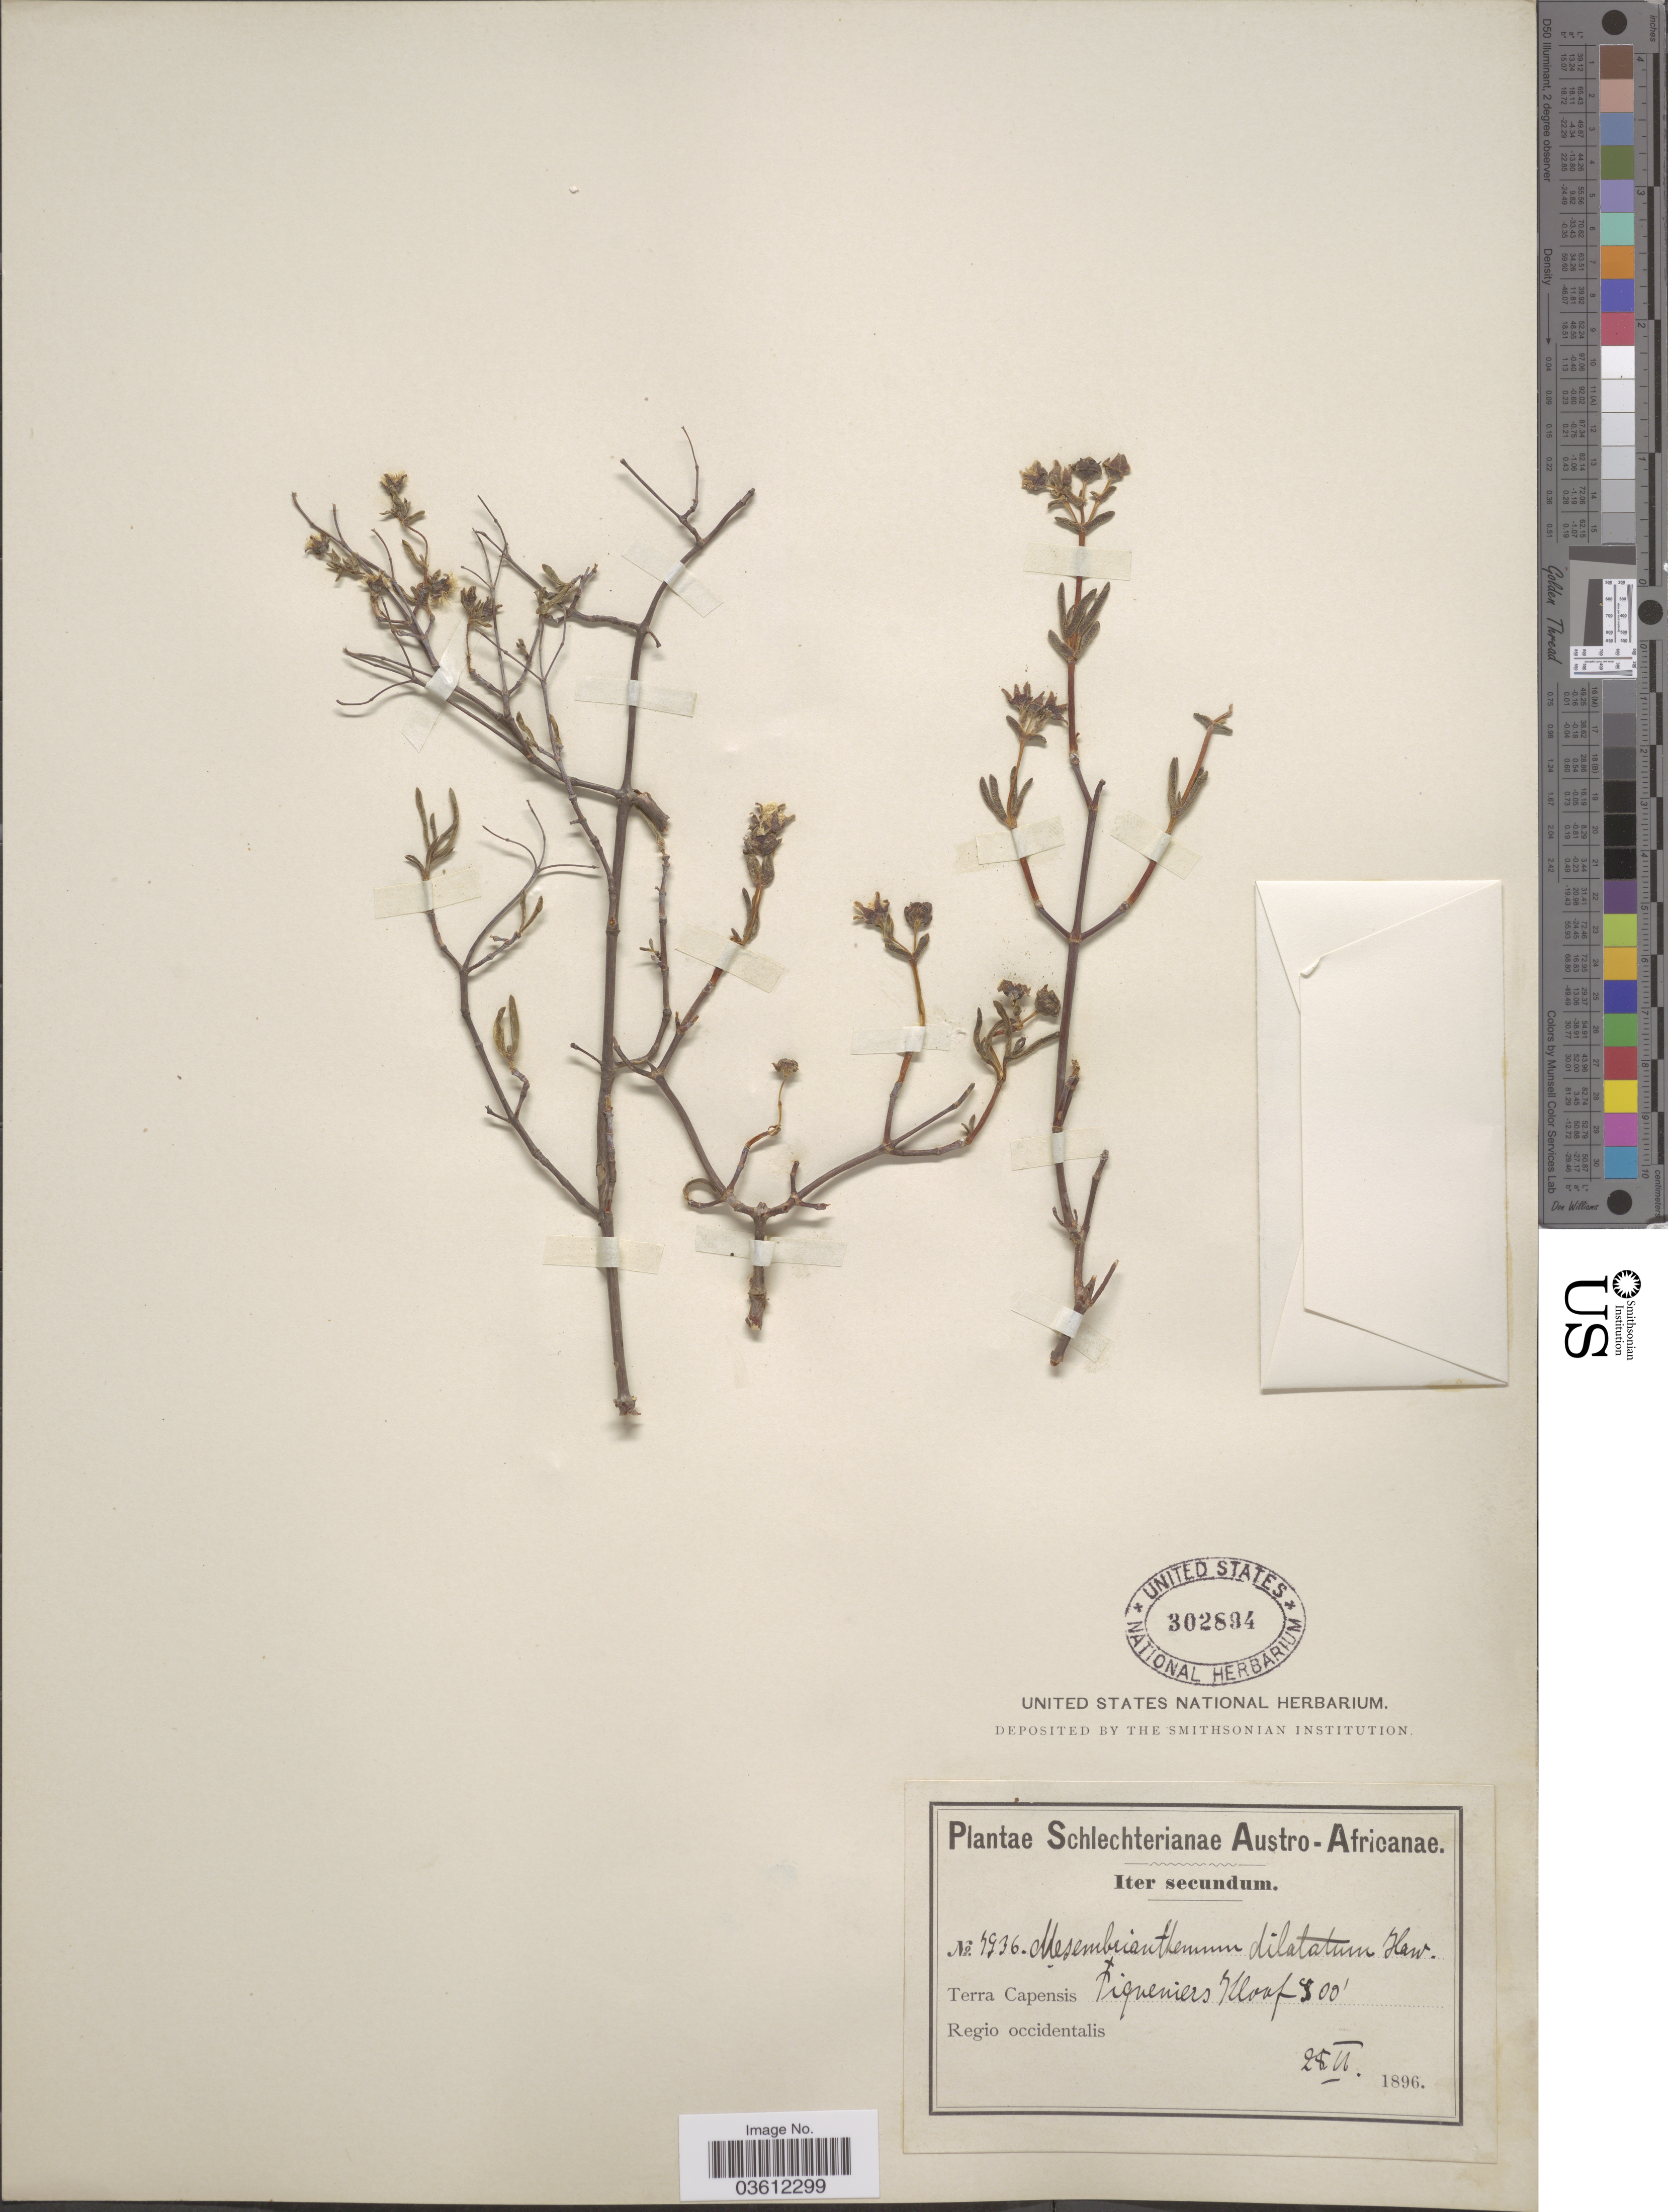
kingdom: Plantae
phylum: Tracheophyta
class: Magnoliopsida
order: Caryophyllales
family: Aizoaceae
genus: Mesembryanthemum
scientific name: Mesembryanthemum dilatatum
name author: Haw.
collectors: Schlechter, --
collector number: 7936*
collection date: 1896-02-28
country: South Africa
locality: Austro-Africanae. Terra Capensis. Regio occidentalis. Fiqueniers Kloof.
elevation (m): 152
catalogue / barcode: US 302894